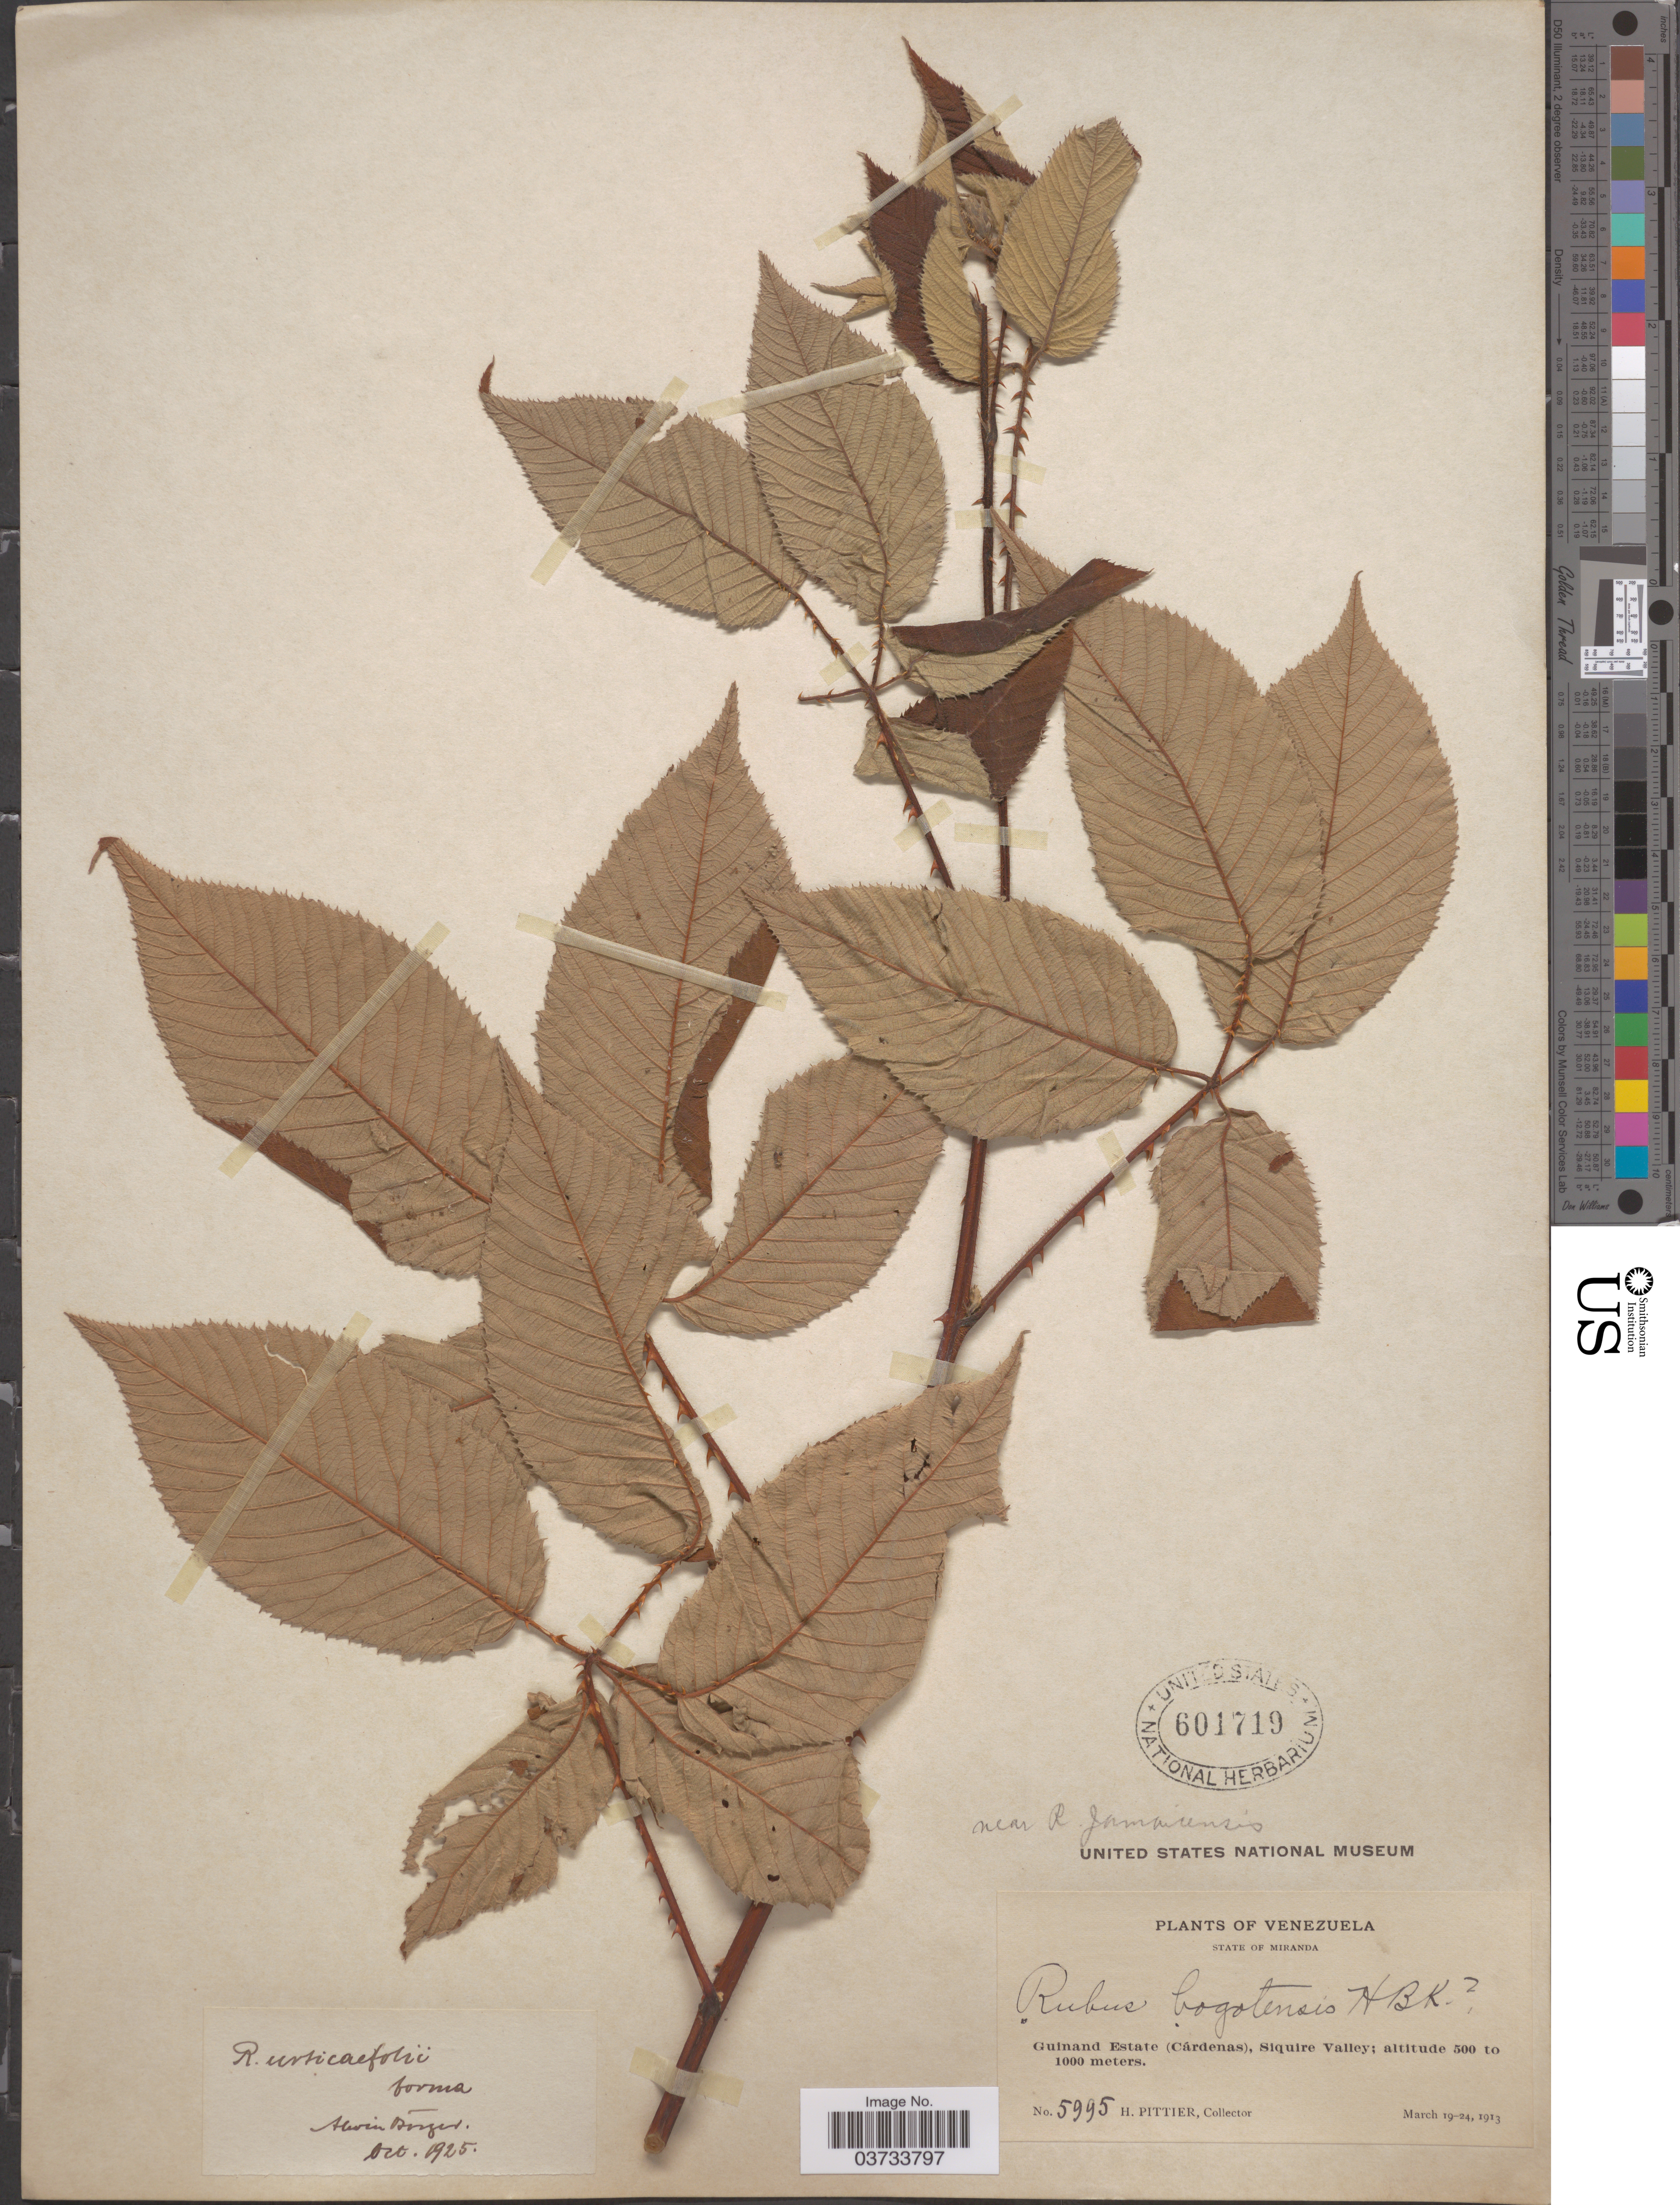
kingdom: Plantae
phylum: Tracheophyta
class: Magnoliopsida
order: Rosales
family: Rosaceae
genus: Rubus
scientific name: Rubus urticifolius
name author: Poir.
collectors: H. F. Pittier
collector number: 5995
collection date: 1913-03-19/1913-03-24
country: Venezuela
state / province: Miranda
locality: Guinand Estate (Cárdenas), Siquire Valley.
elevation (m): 500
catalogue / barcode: US 601719